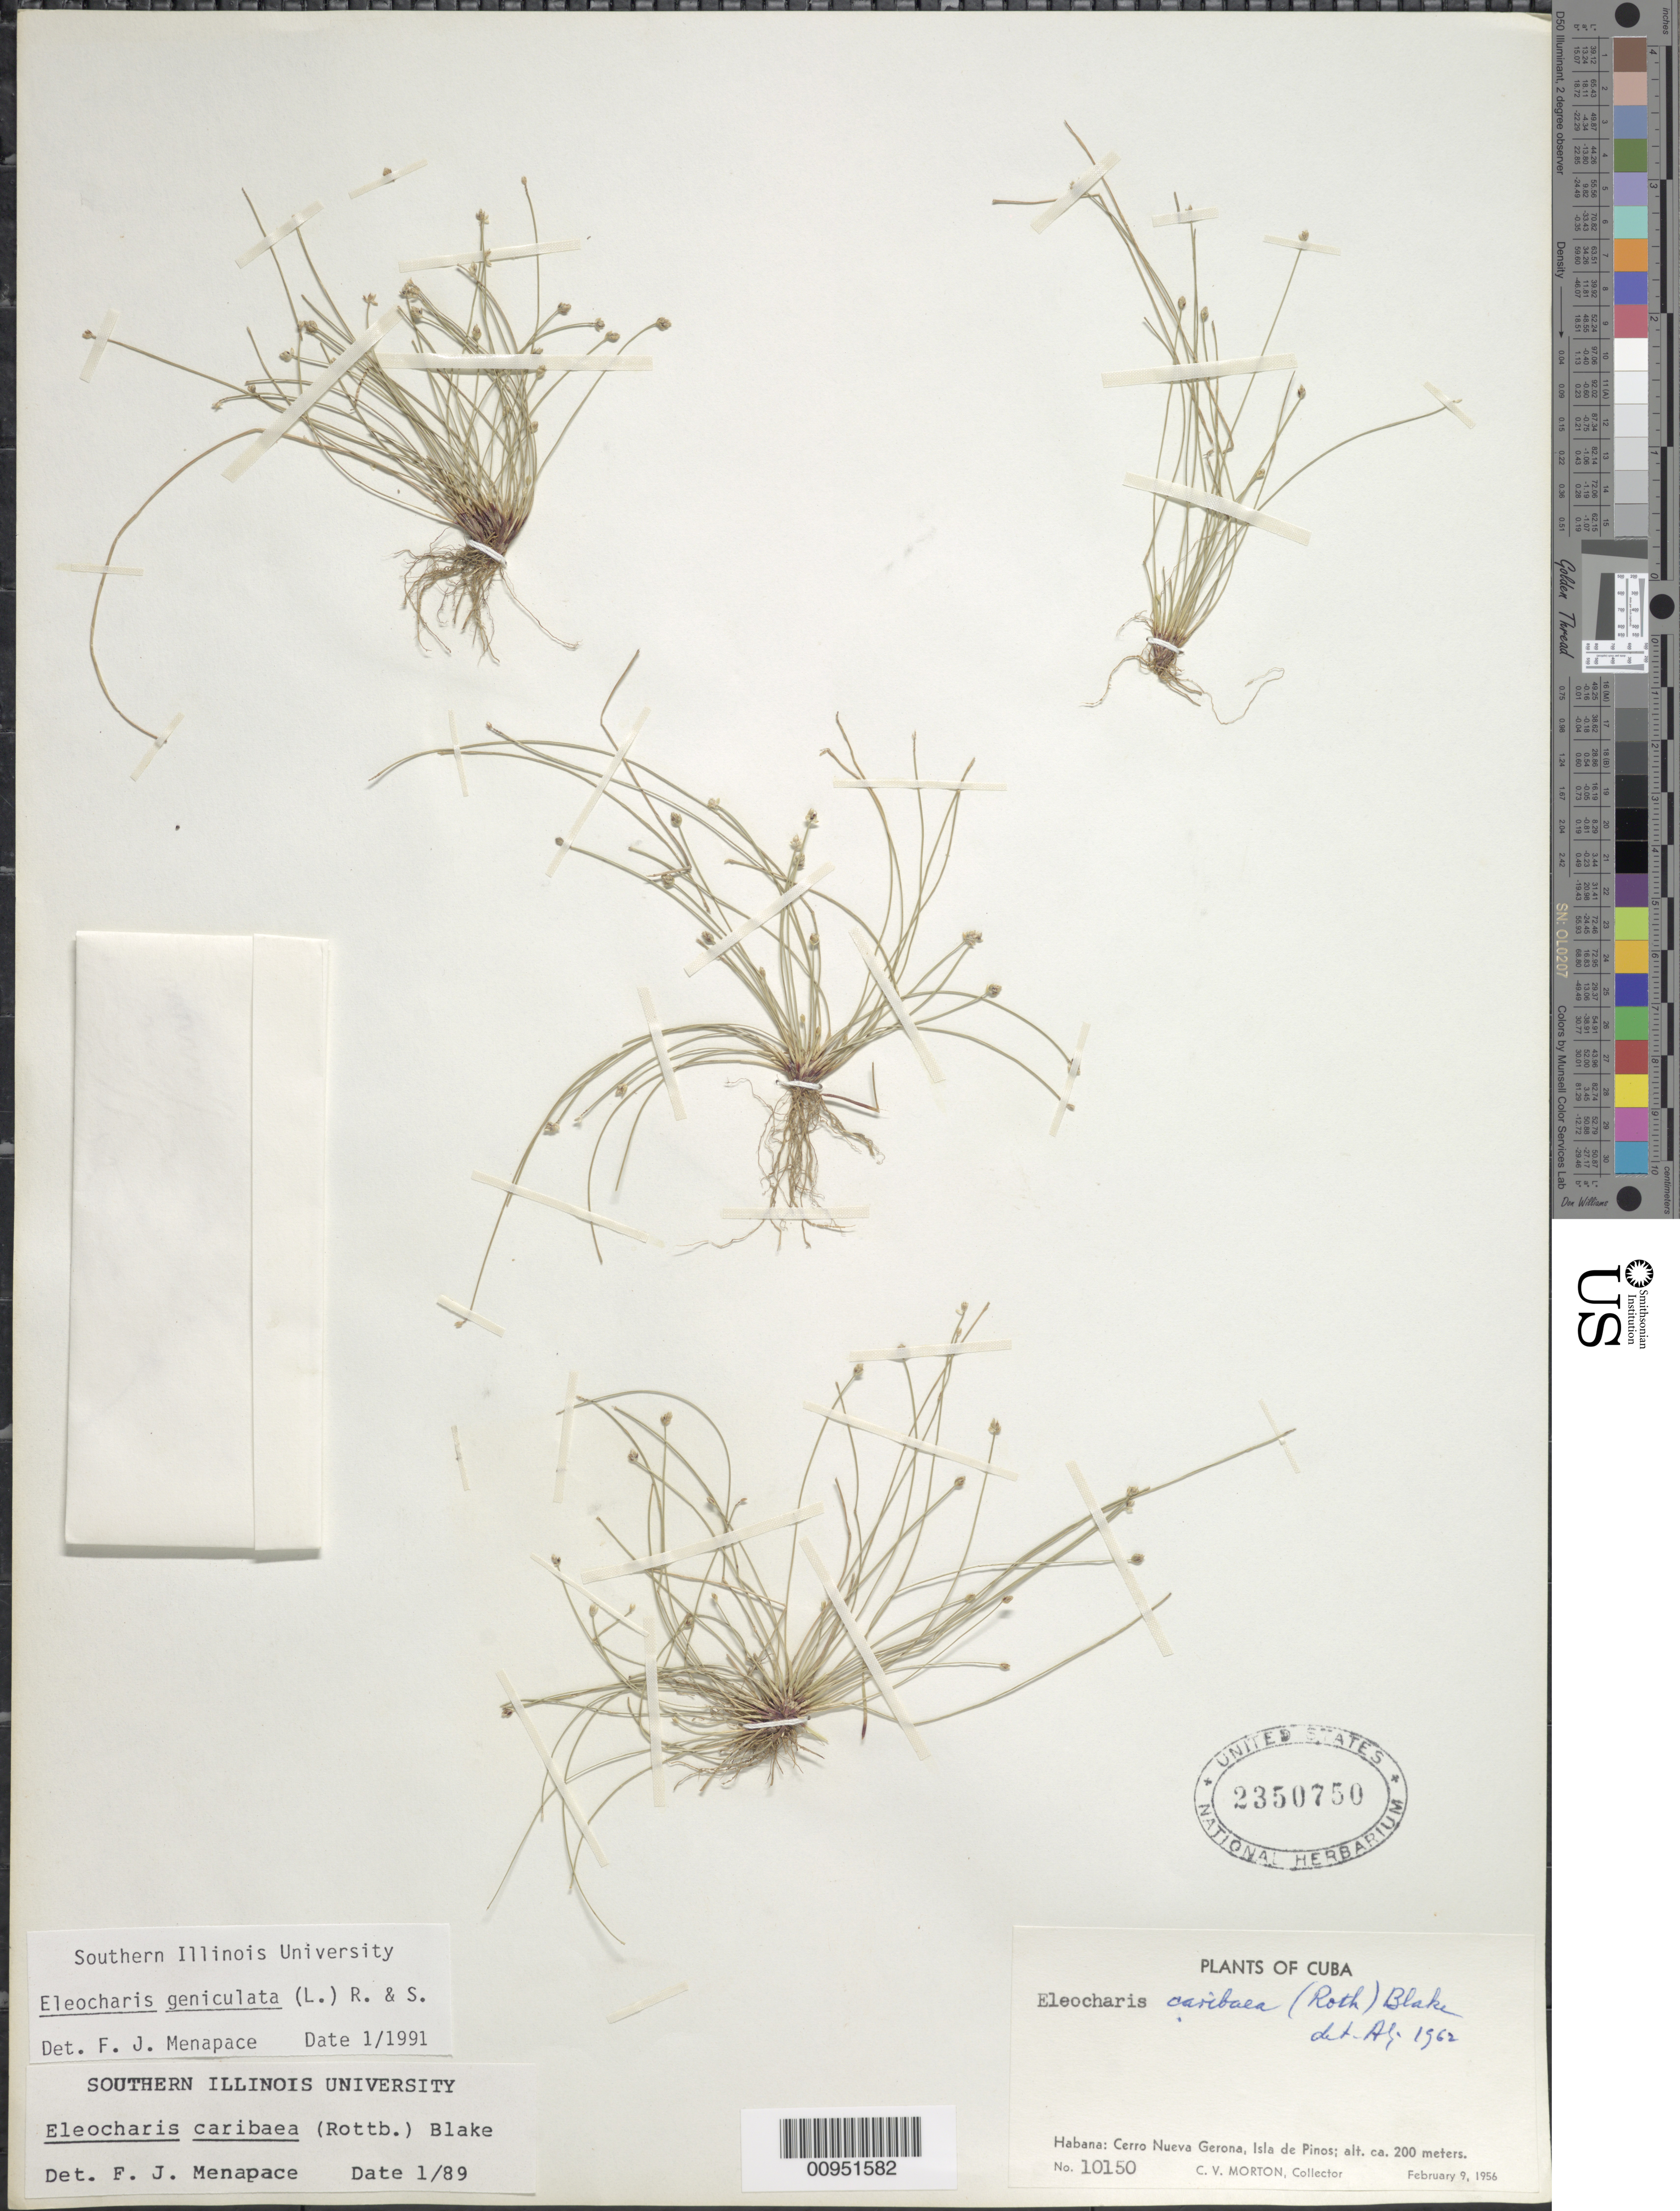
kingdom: Plantae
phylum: Tracheophyta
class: Liliopsida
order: Poales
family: Cyperaceae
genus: Eleocharis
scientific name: Eleocharis geniculata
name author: (L.) Roem. & Schult.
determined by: Menapace, F. J.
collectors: C. V. Morton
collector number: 10150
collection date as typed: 09 Feb 1956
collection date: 1956-02-09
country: Cuba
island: Isla de la Juventud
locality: Isle of Pines, Cerro Nueva Gerona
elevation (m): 200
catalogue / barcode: US 2350750